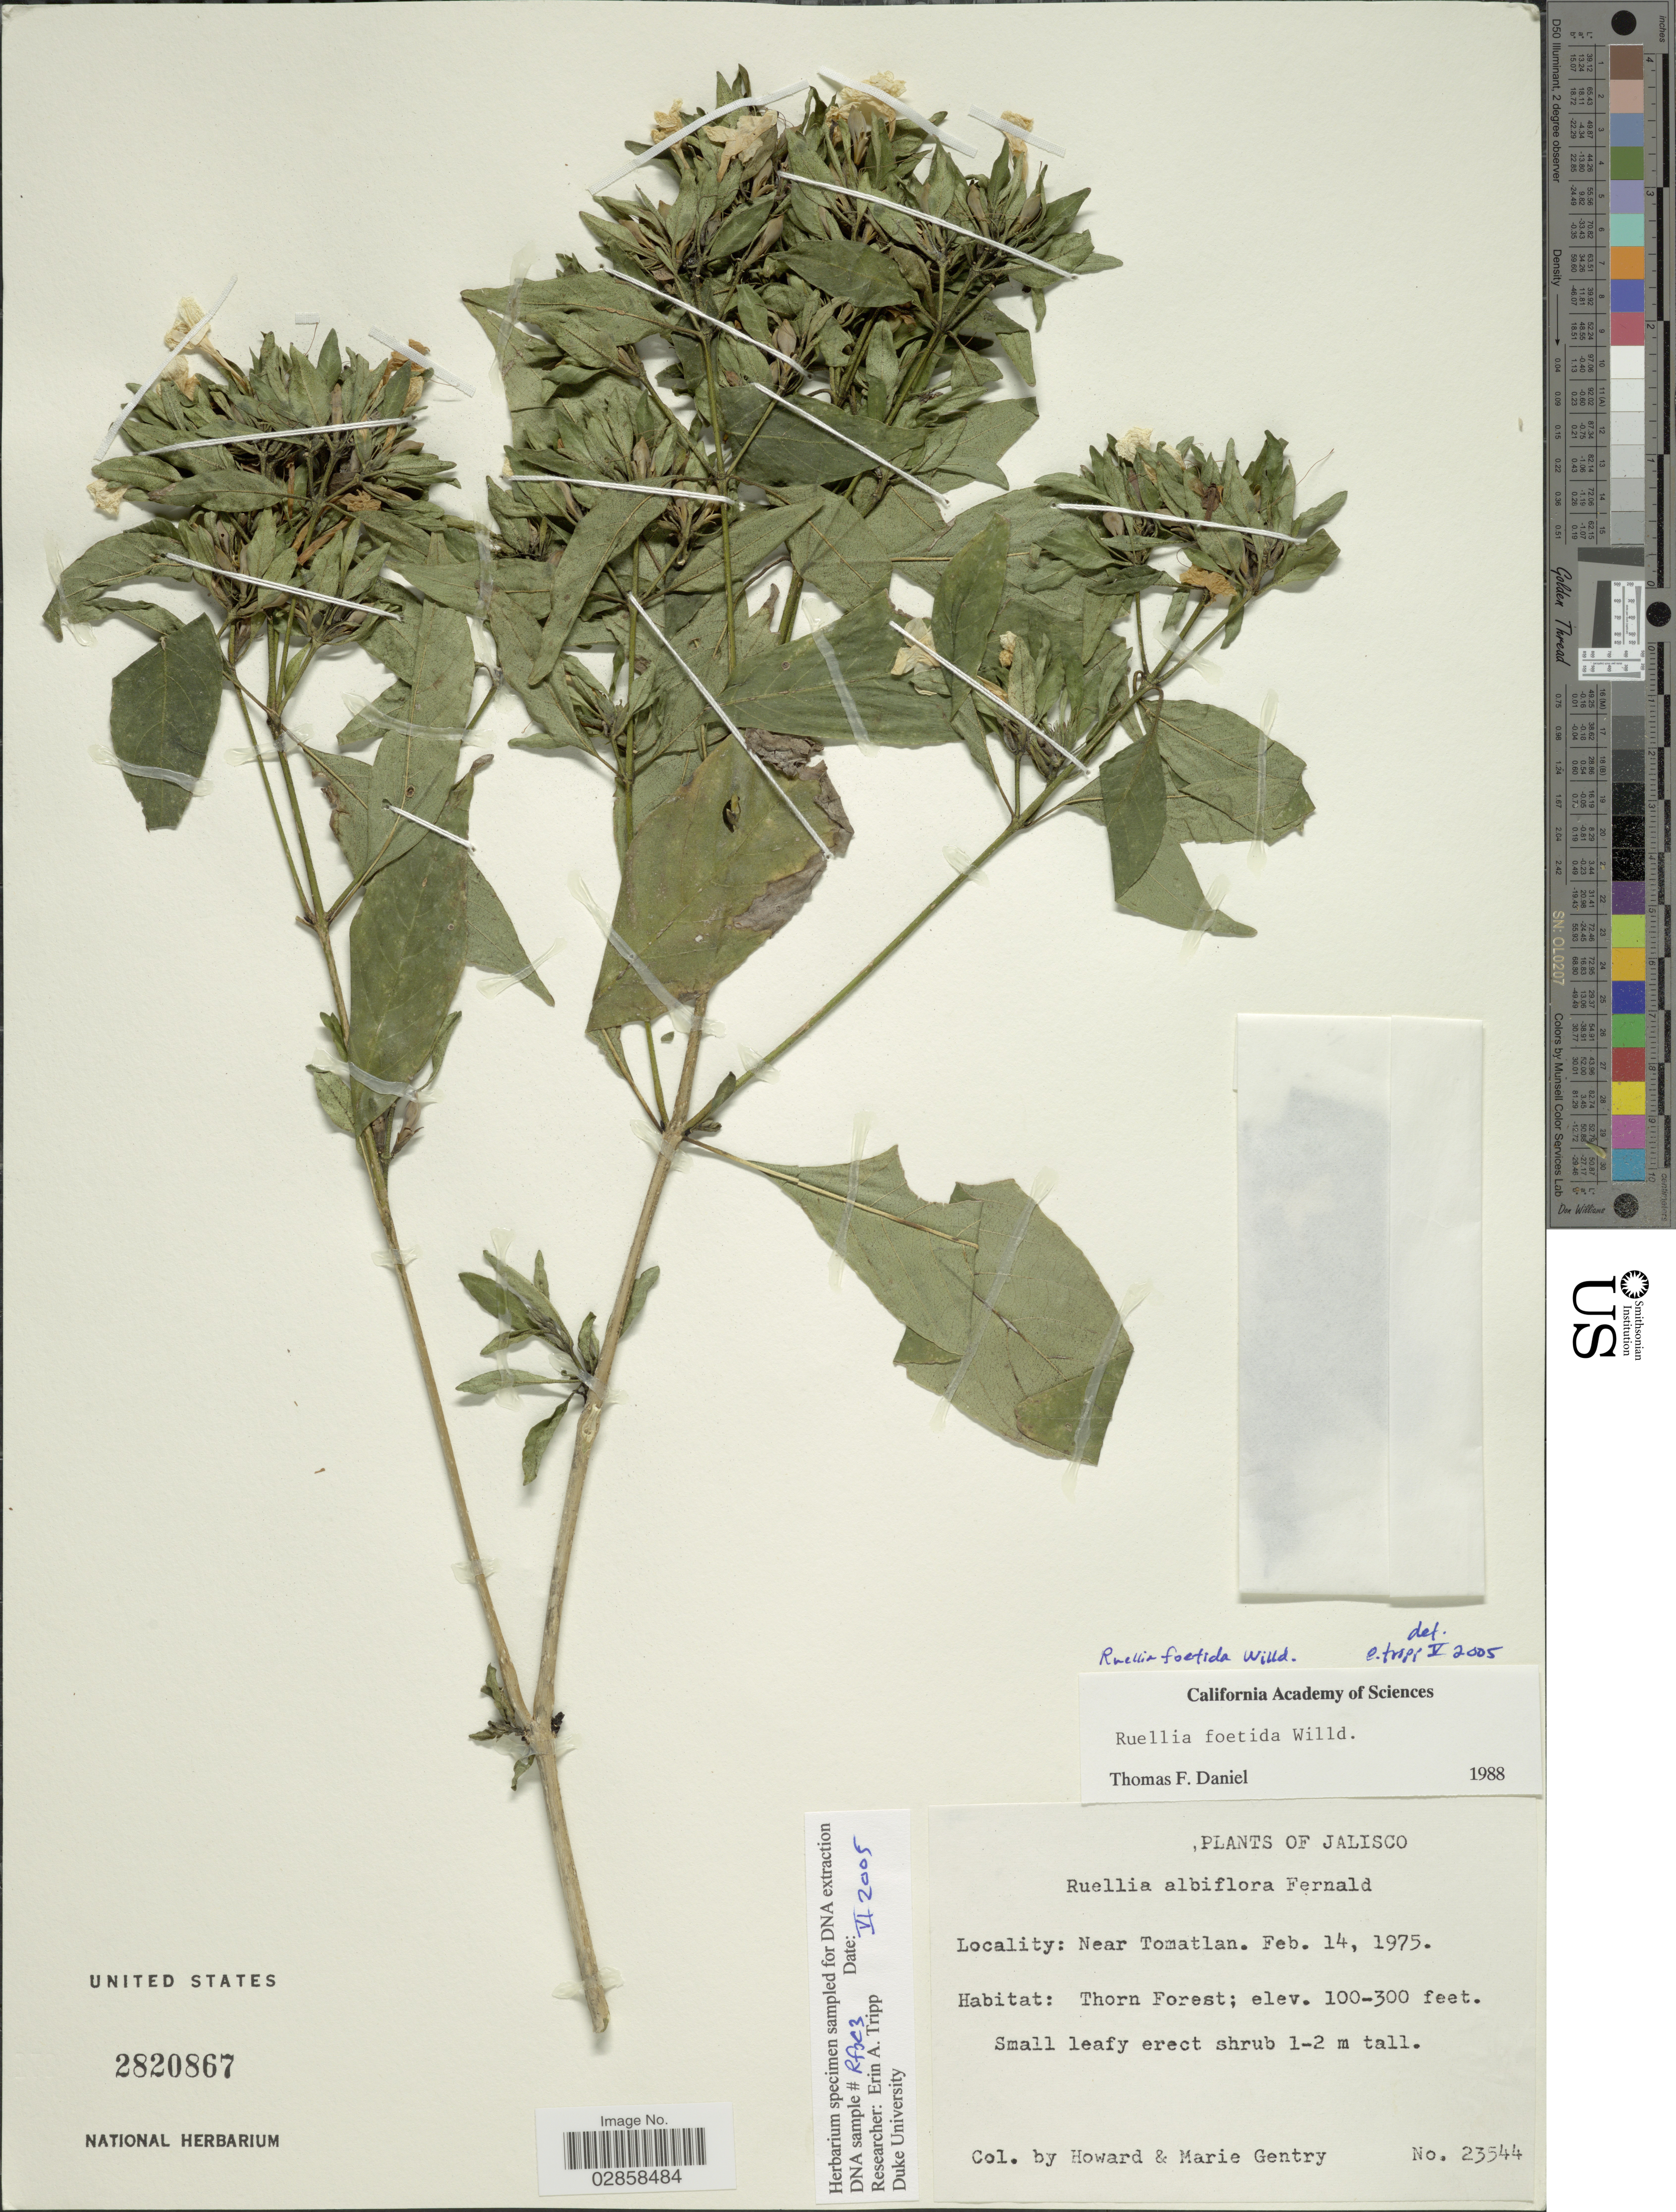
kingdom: Plantae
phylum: Tracheophyta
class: Magnoliopsida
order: Lamiales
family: Acanthaceae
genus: Ruellia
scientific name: Ruellia foetida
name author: Willd.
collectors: H. S. Gentry & M. Gentry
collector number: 23544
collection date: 1975-02-14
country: Mexico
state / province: Jalisco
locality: Near Tomatlan. Thorn Forest.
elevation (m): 30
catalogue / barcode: US 2820867